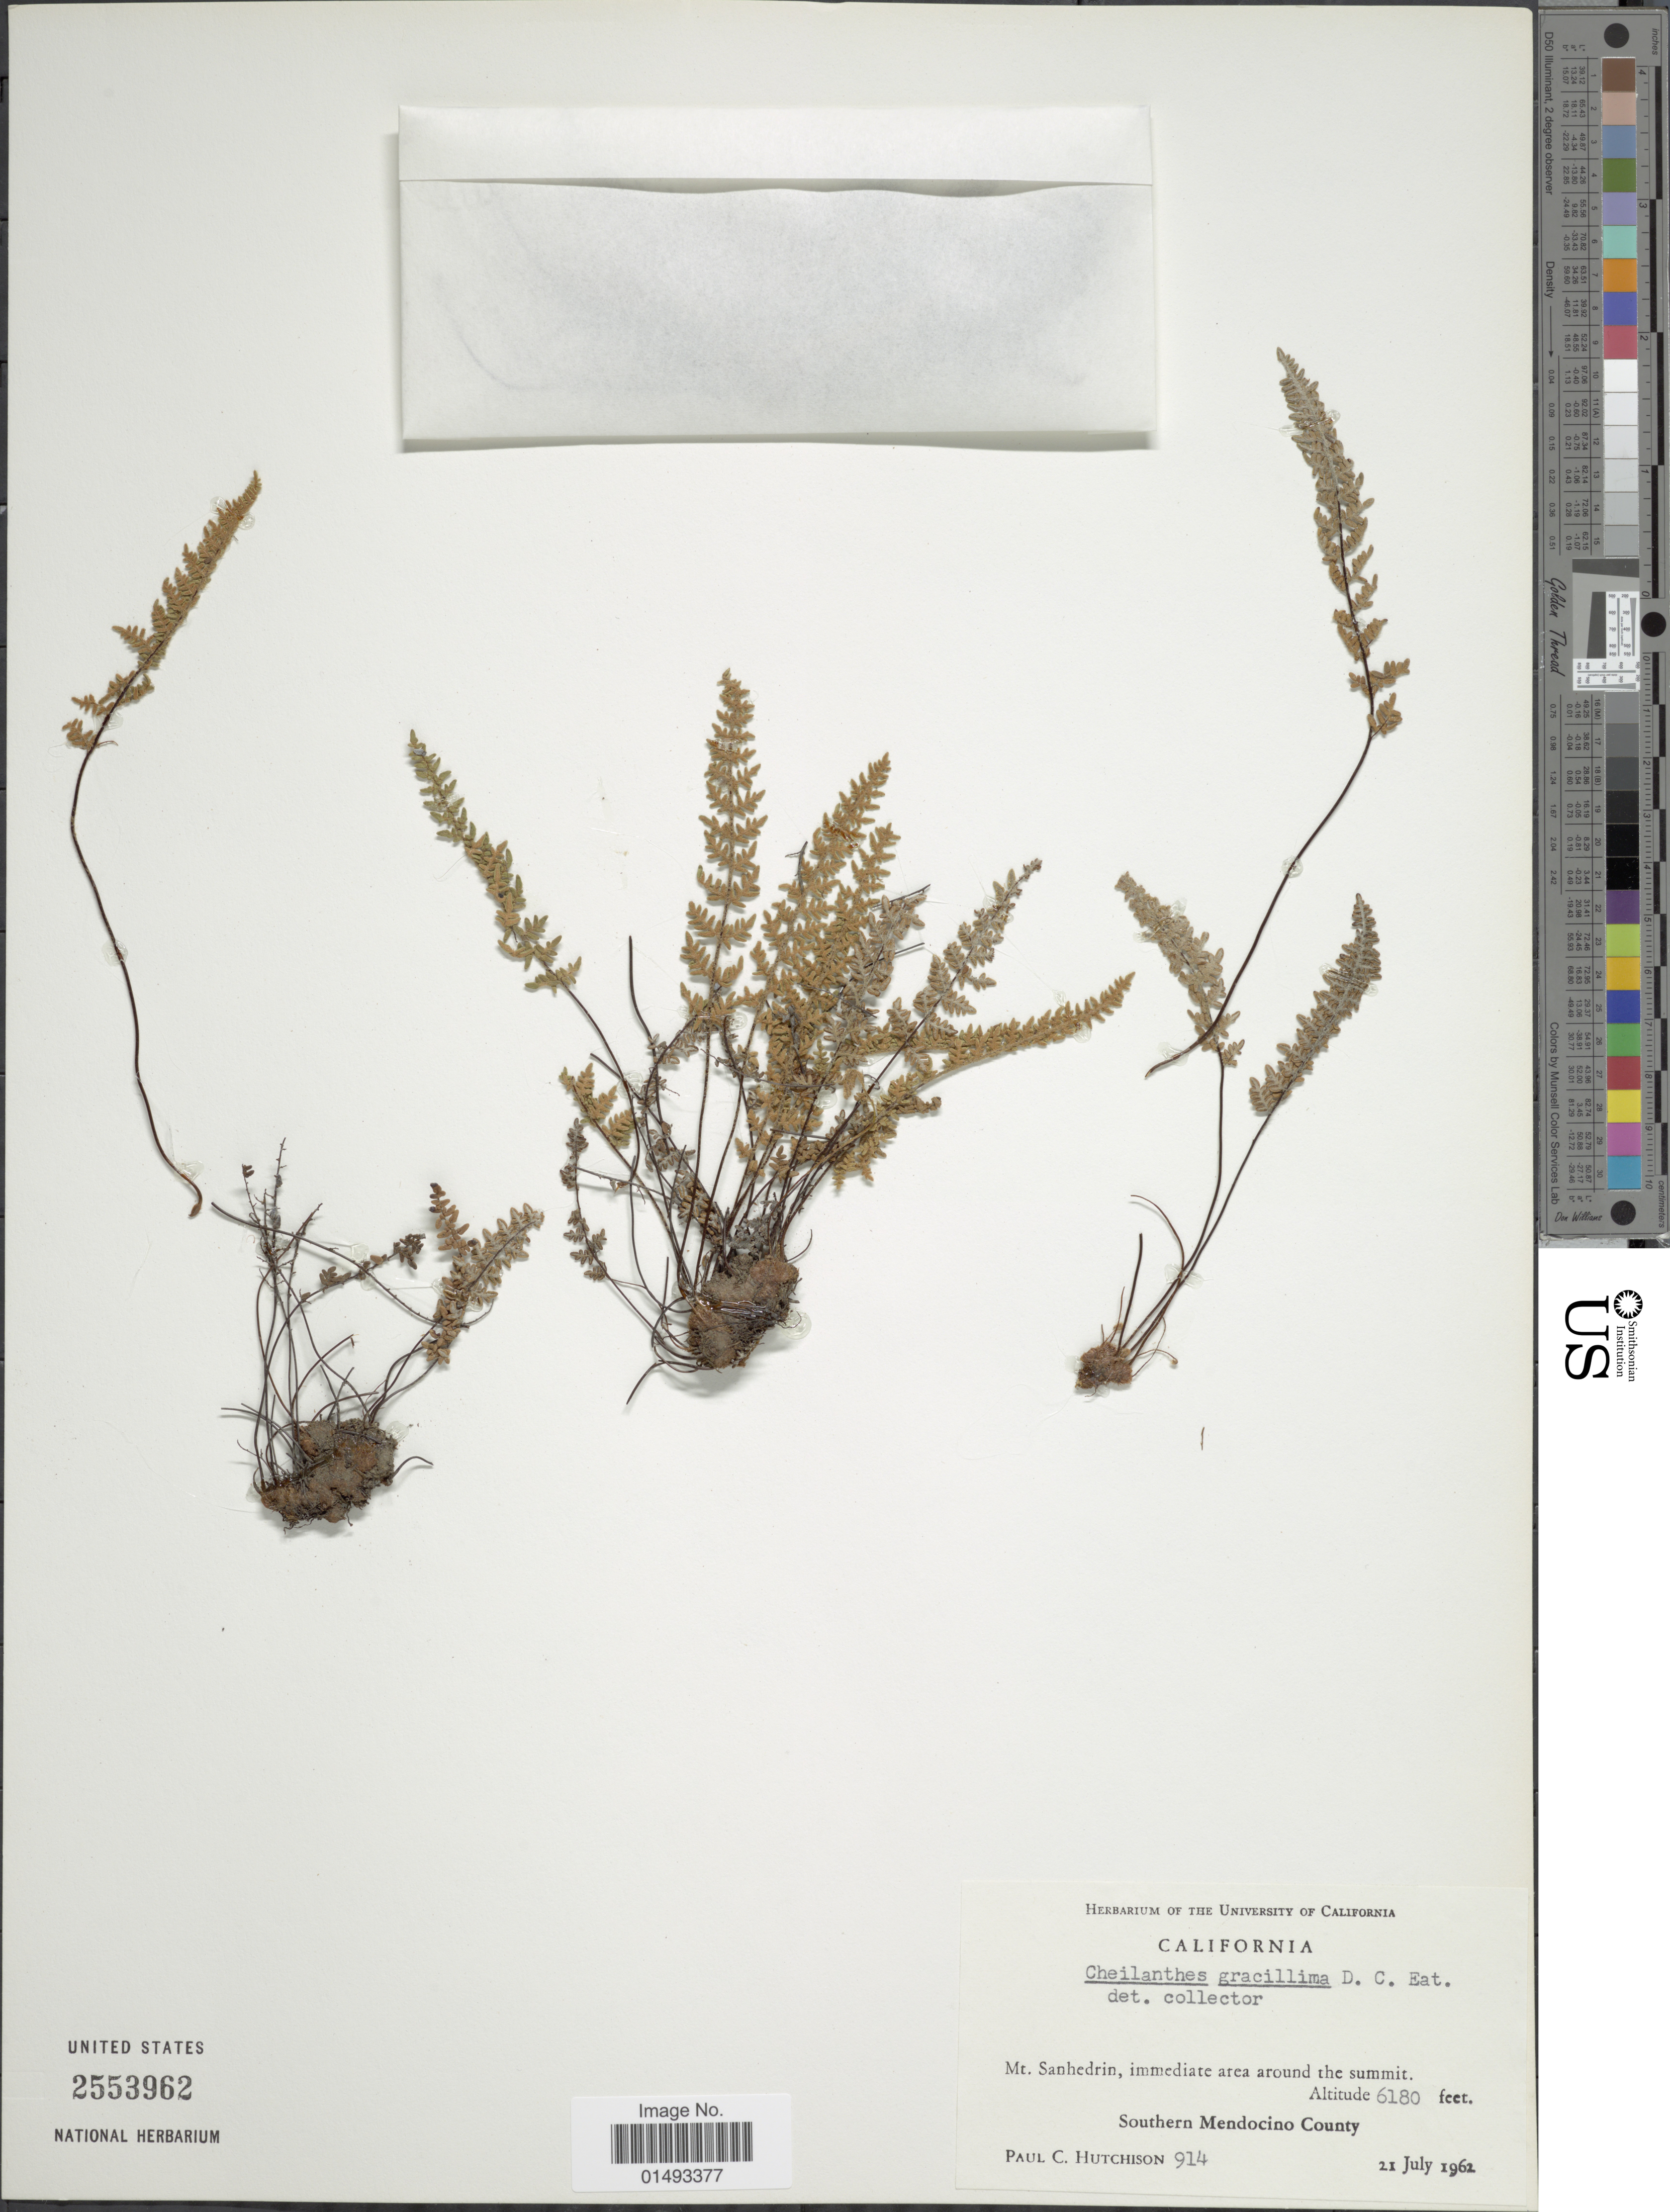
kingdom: Plantae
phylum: Tracheophyta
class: Polypodiopsida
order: Polypodiales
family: Pteridaceae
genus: Myriopteris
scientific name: Myriopteris gracillima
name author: (D.C. Eaton) J. Sm.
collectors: P. C. Hutchison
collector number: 914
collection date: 1962-07-21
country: United States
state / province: California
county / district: Mendocino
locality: Mt Sanhedrin, immediate area around the summit, Southern Mendocino County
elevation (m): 1884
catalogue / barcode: US 2553962